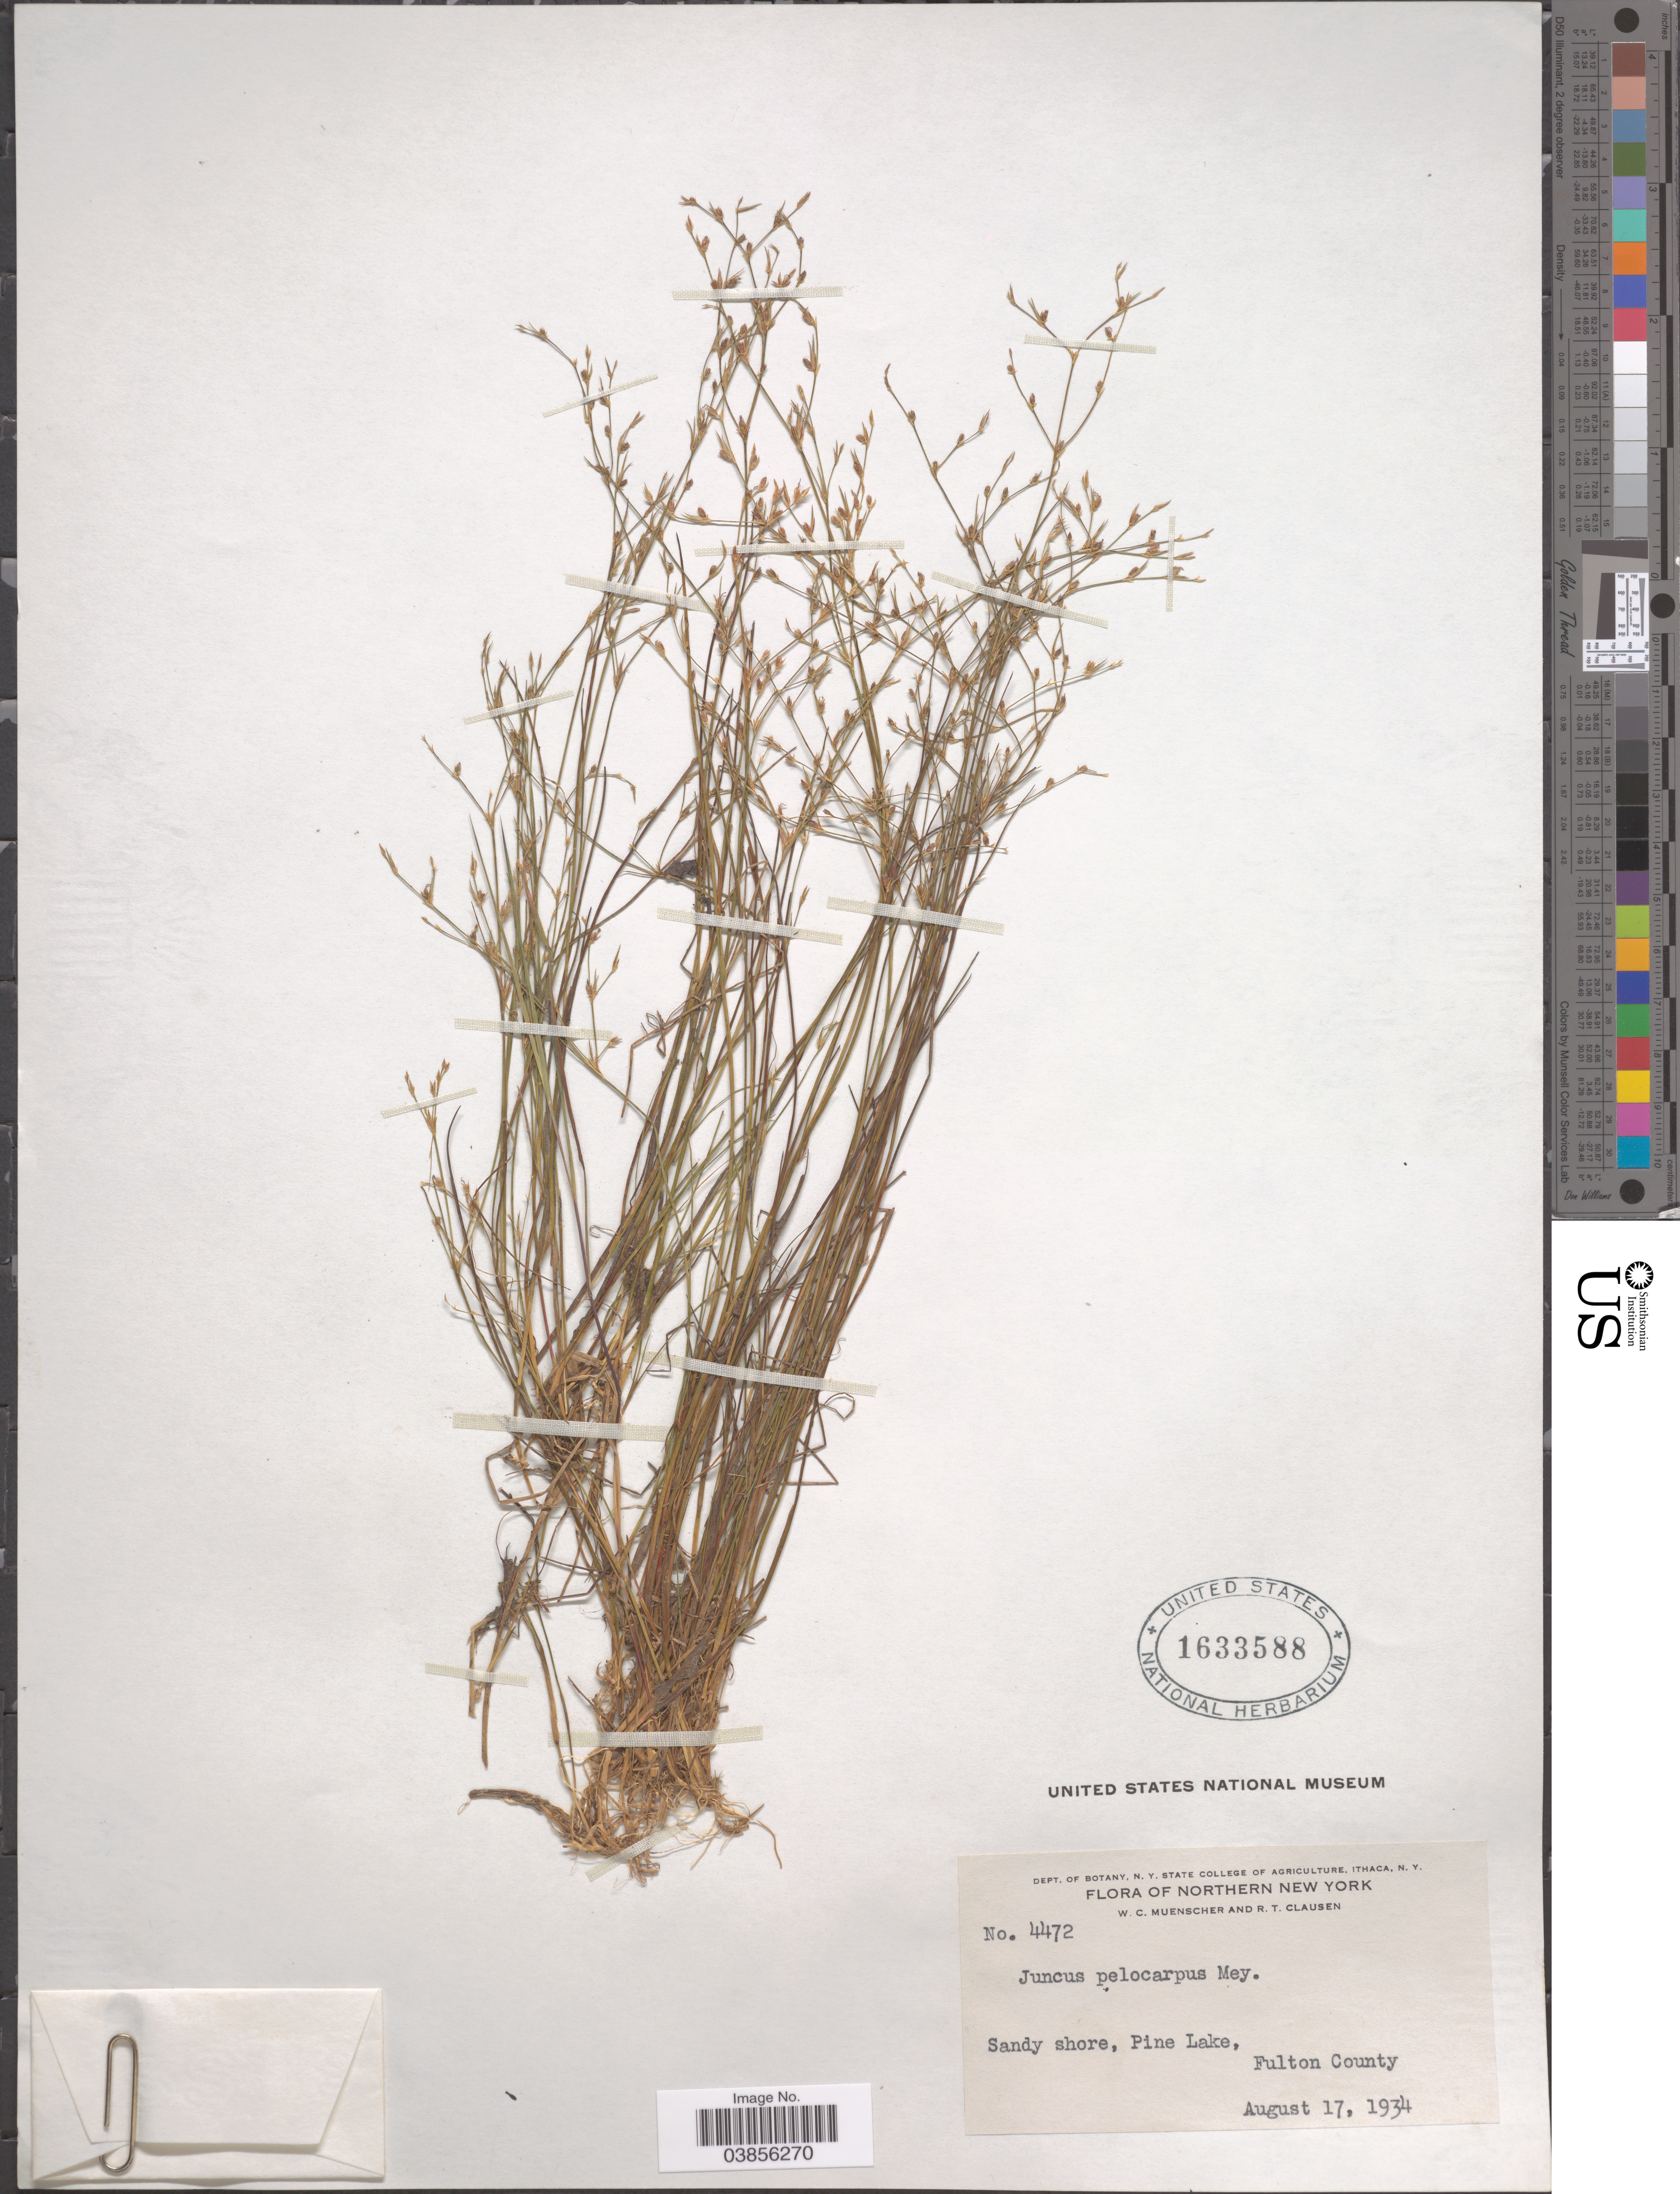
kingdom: Plantae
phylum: Tracheophyta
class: Liliopsida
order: Poales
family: Juncaceae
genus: Juncus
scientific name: Juncus pelocarpus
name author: E. Mey.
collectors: W. Muenscher & R. T. Clausen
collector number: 4472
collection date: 1934-08-17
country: United States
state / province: New York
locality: Northern New York. Pine Lake, Fulton County.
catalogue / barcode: US 1633588